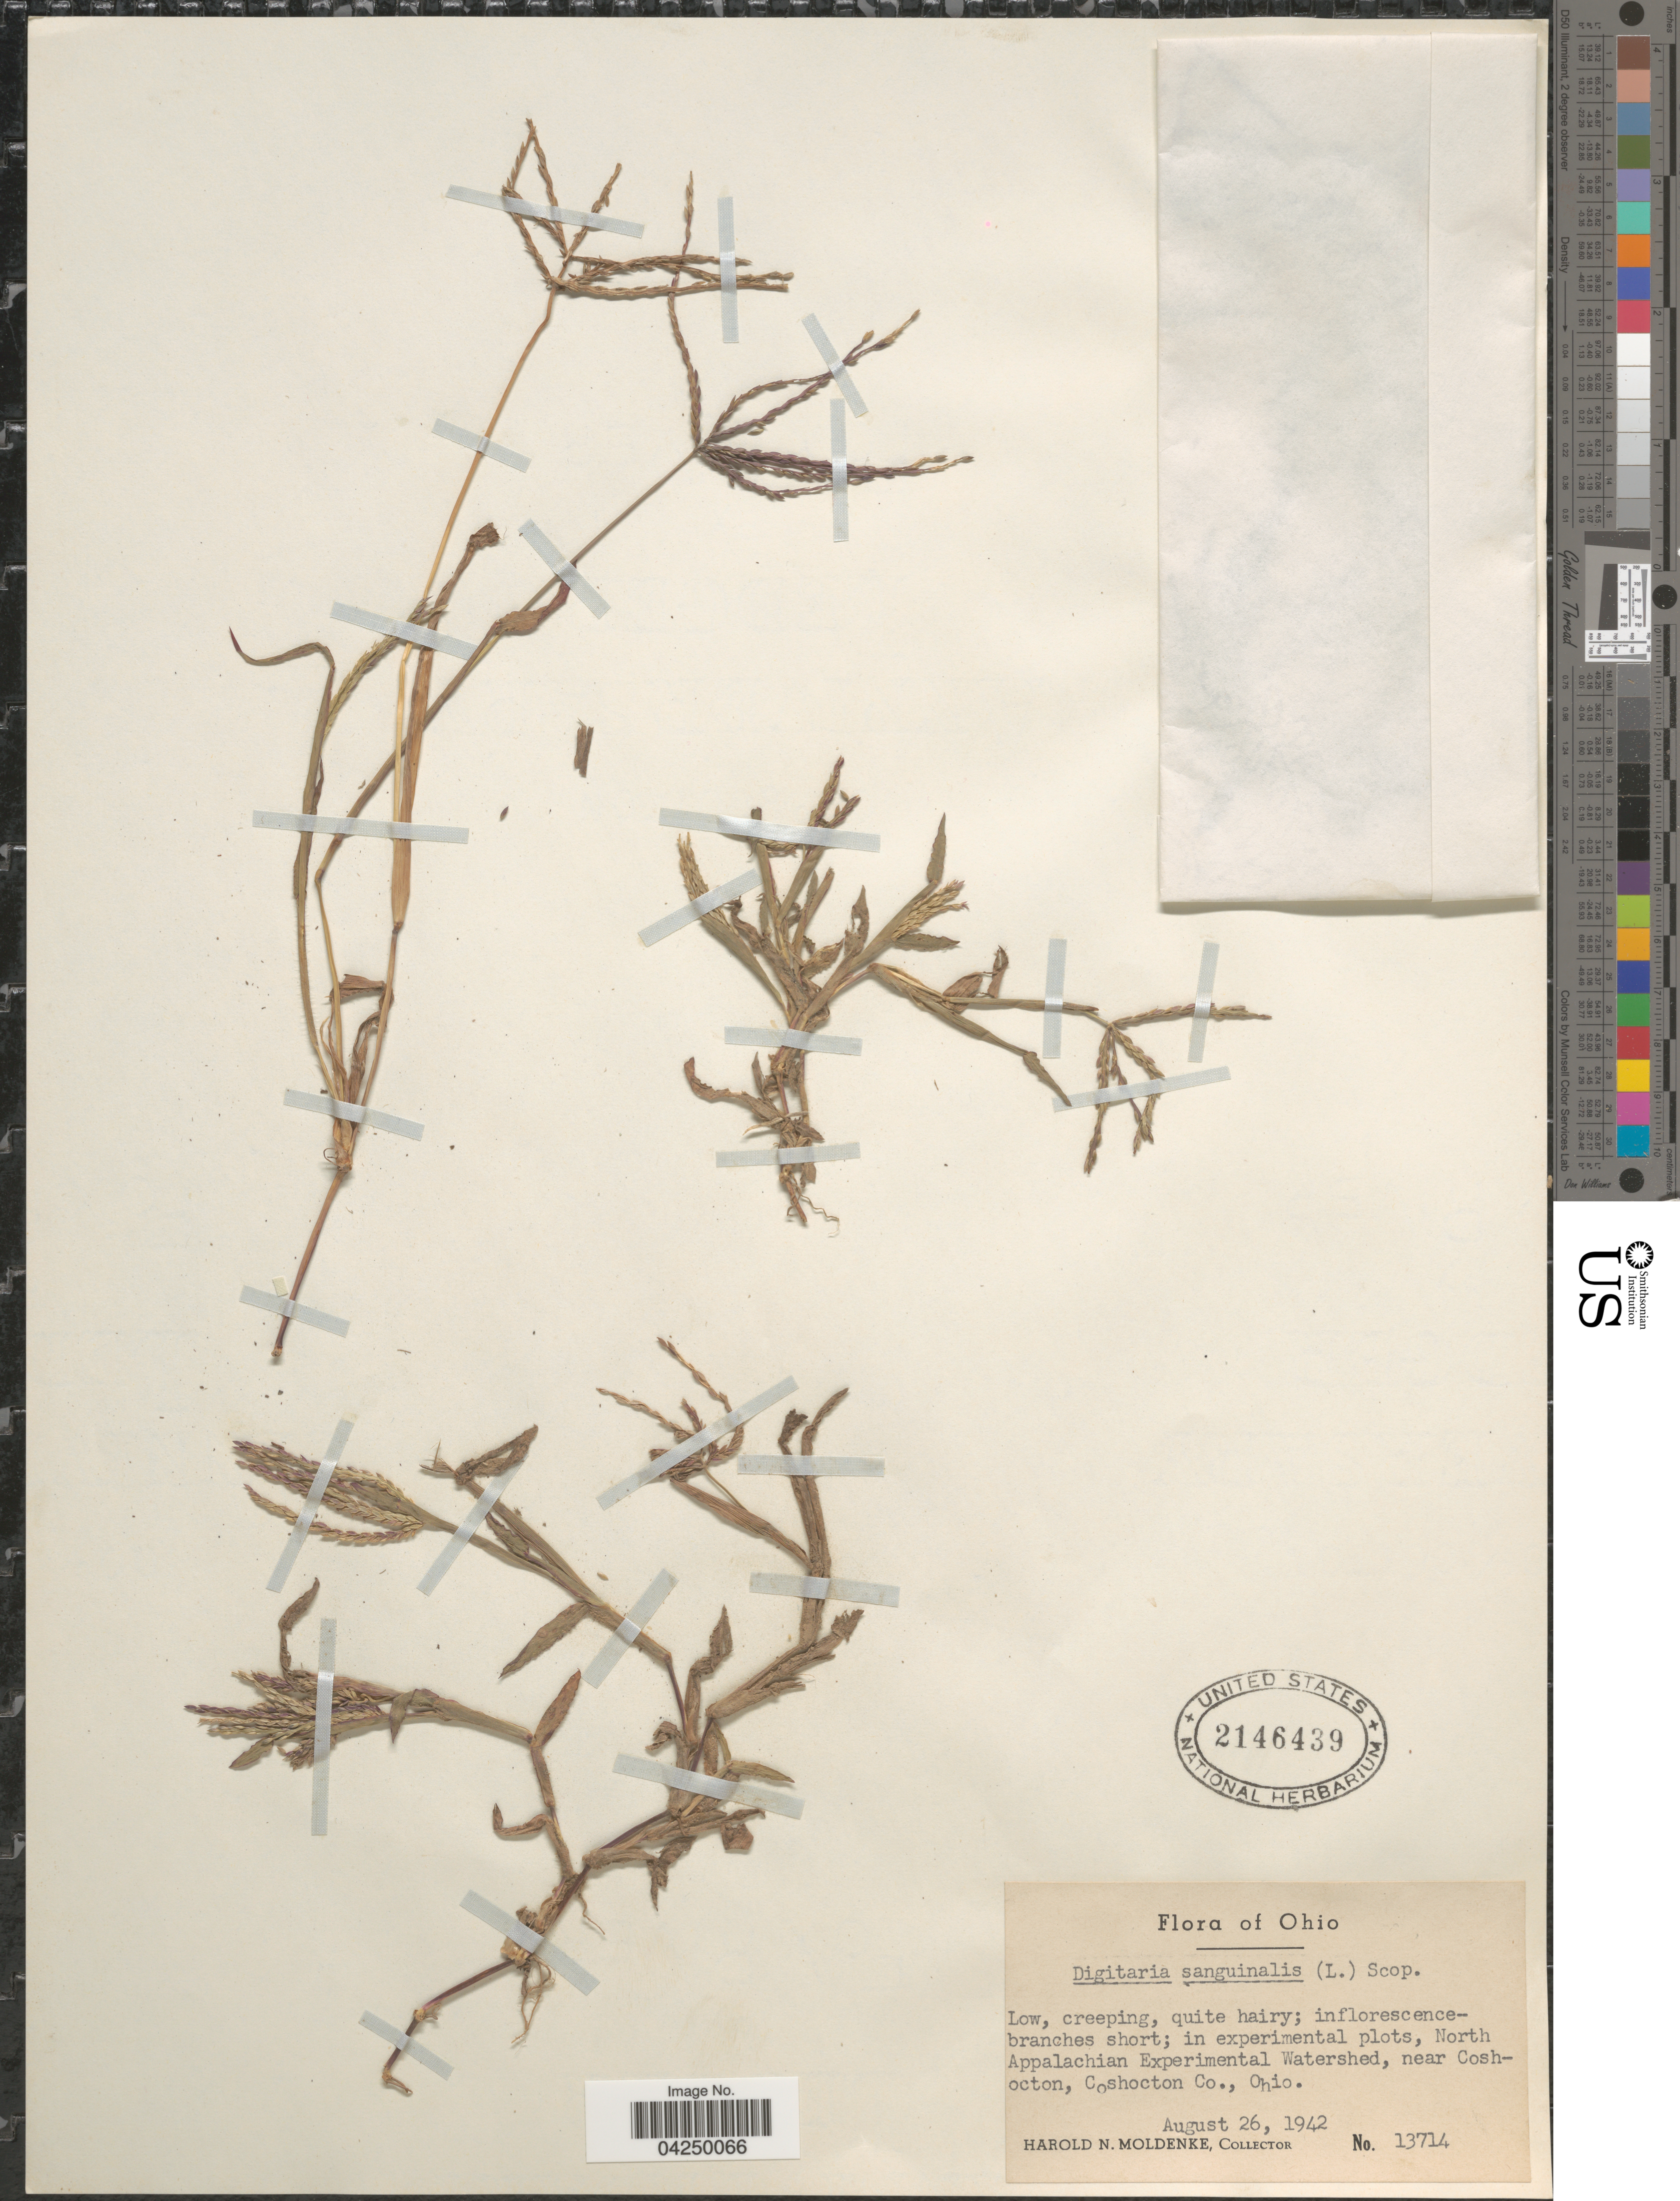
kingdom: Plantae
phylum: Tracheophyta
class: Liliopsida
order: Poales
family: Poaceae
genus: Digitaria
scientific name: Digitaria sanguinalis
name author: (L.) Scop.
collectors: H. N. Moldenke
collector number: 13714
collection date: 1942-08-26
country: United States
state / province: Ohio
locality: North Appalachian Experimental Watershed, near Coshocton, Coshocton Co.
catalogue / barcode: US 2146439